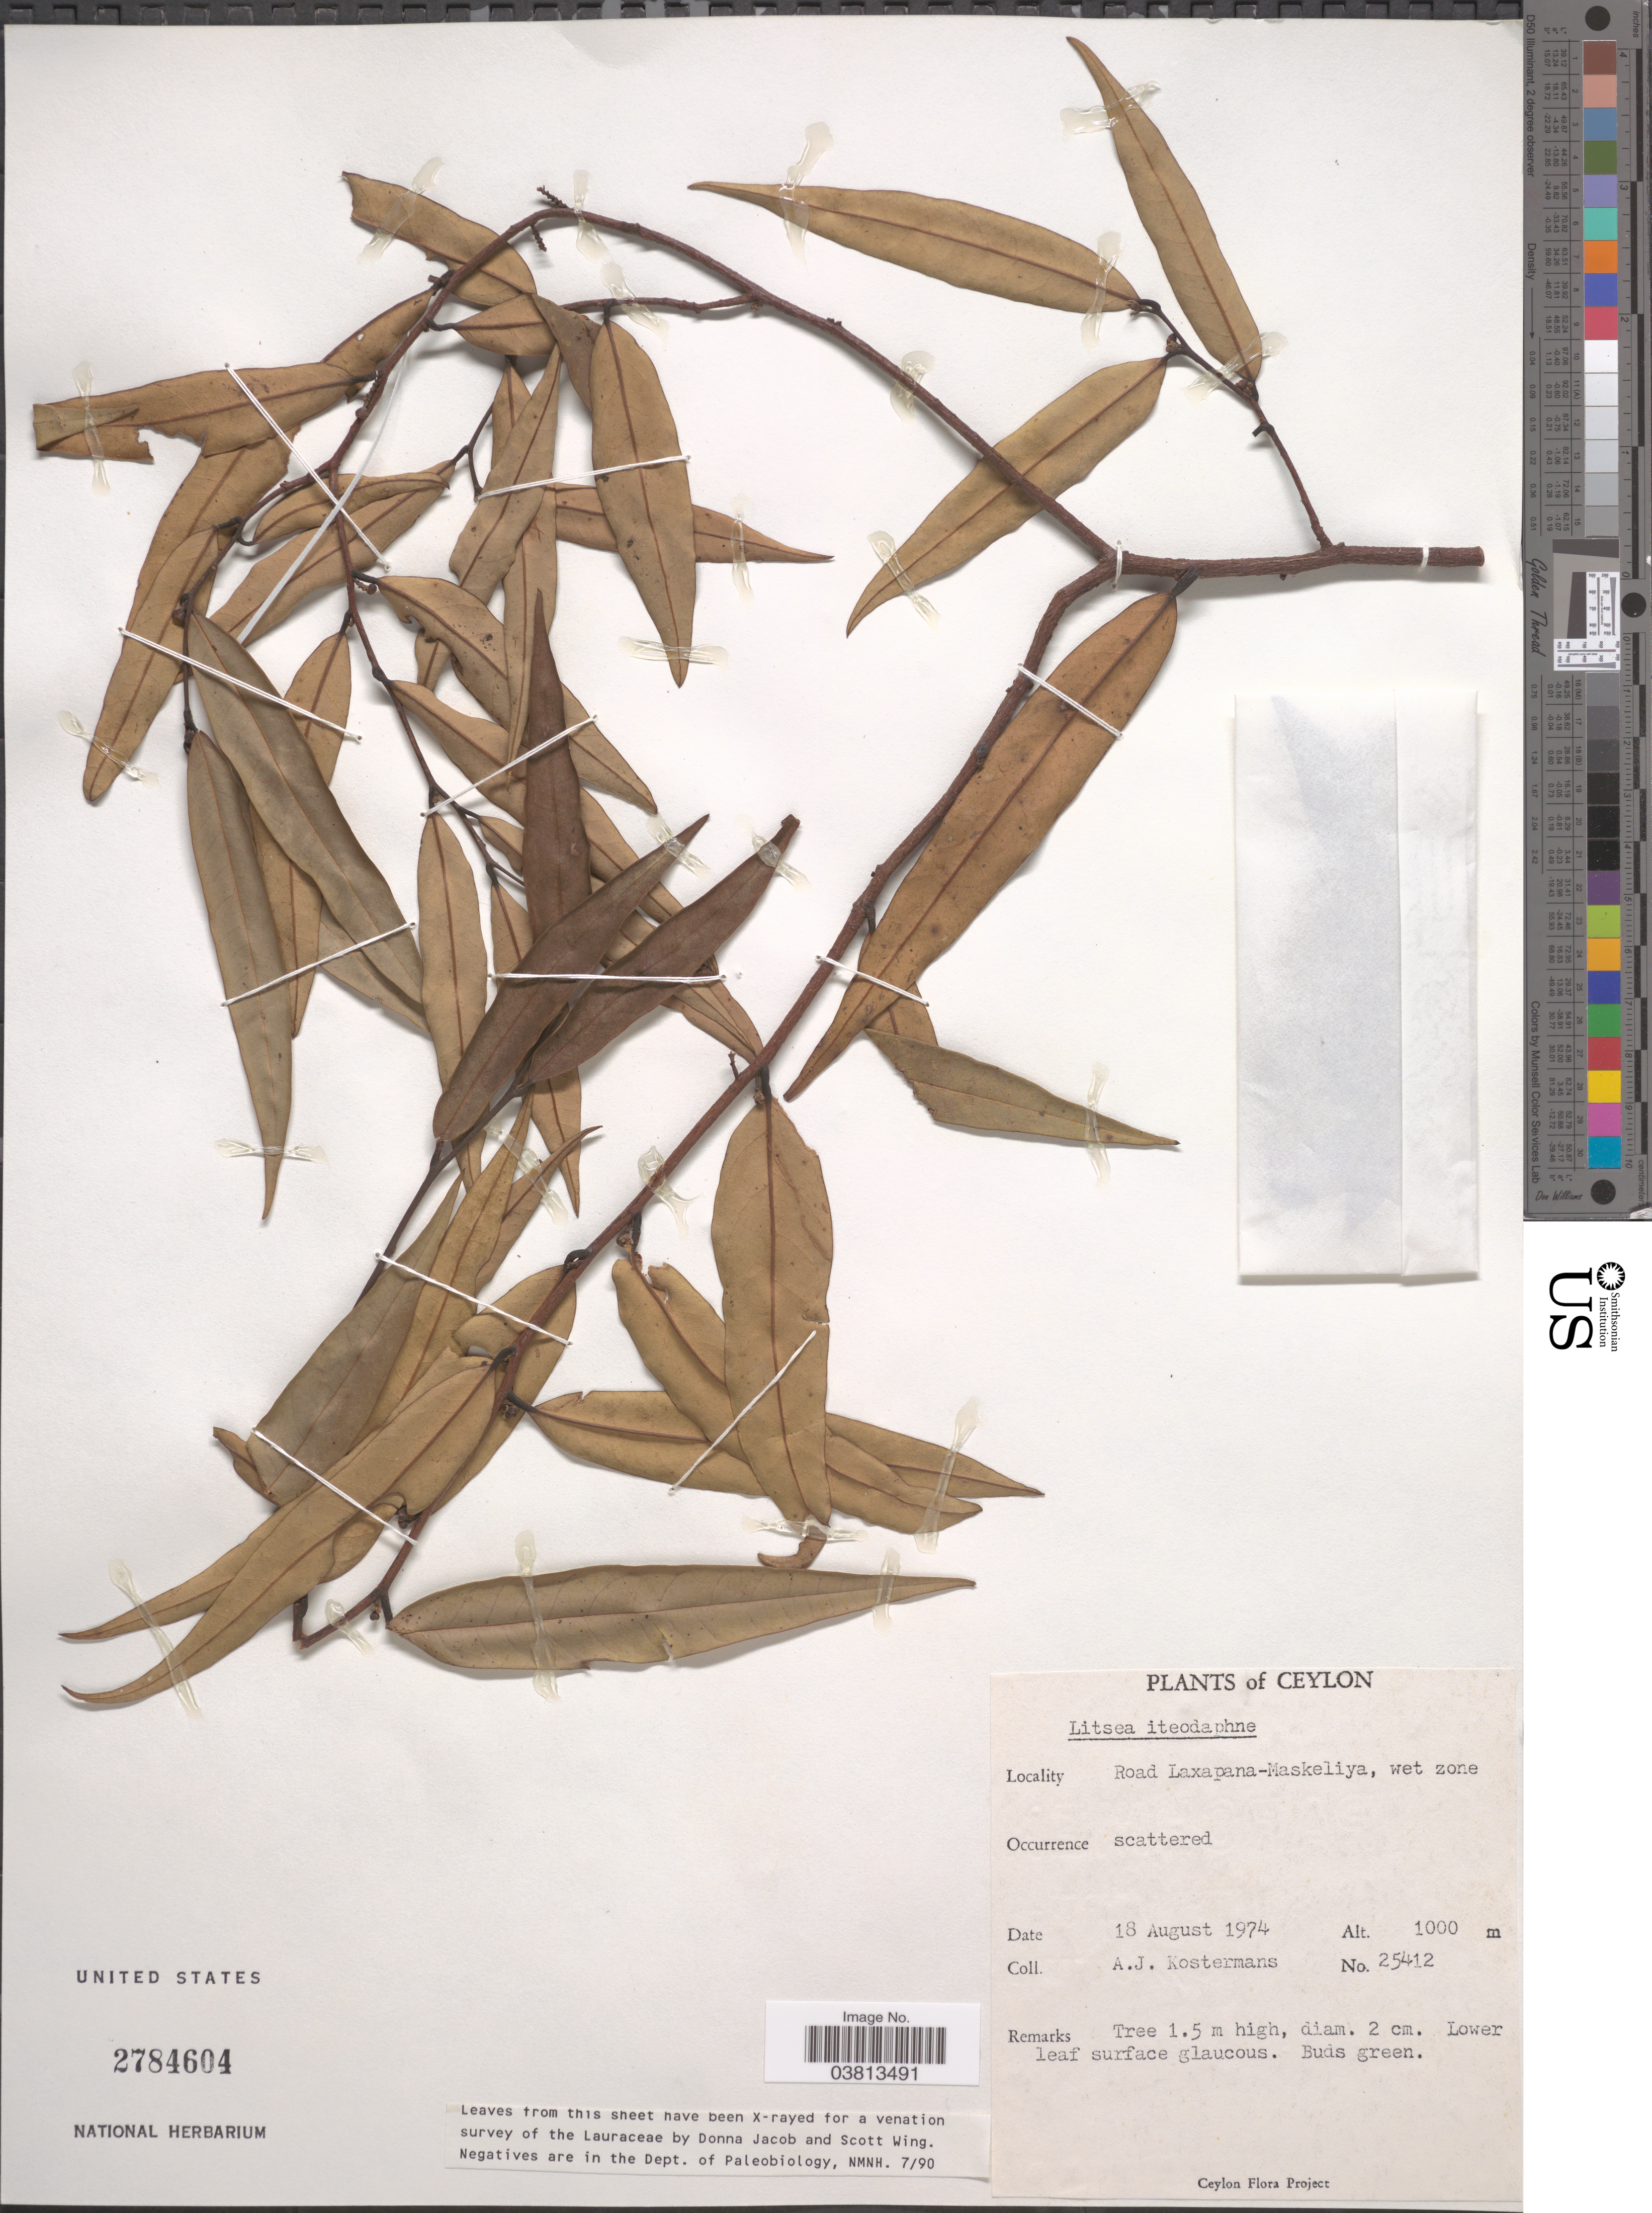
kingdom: Plantae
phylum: Tracheophyta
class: Magnoliopsida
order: Laurales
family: Lauraceae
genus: Litsea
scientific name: Litsea iteodaphne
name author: Hook. f.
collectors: A. J. G. Kostermans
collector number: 25412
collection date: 1974-08-18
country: Sri Lanka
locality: Ceylon. Road Laxapana-Maskeliya, wet zone.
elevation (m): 1000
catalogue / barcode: US 2784604